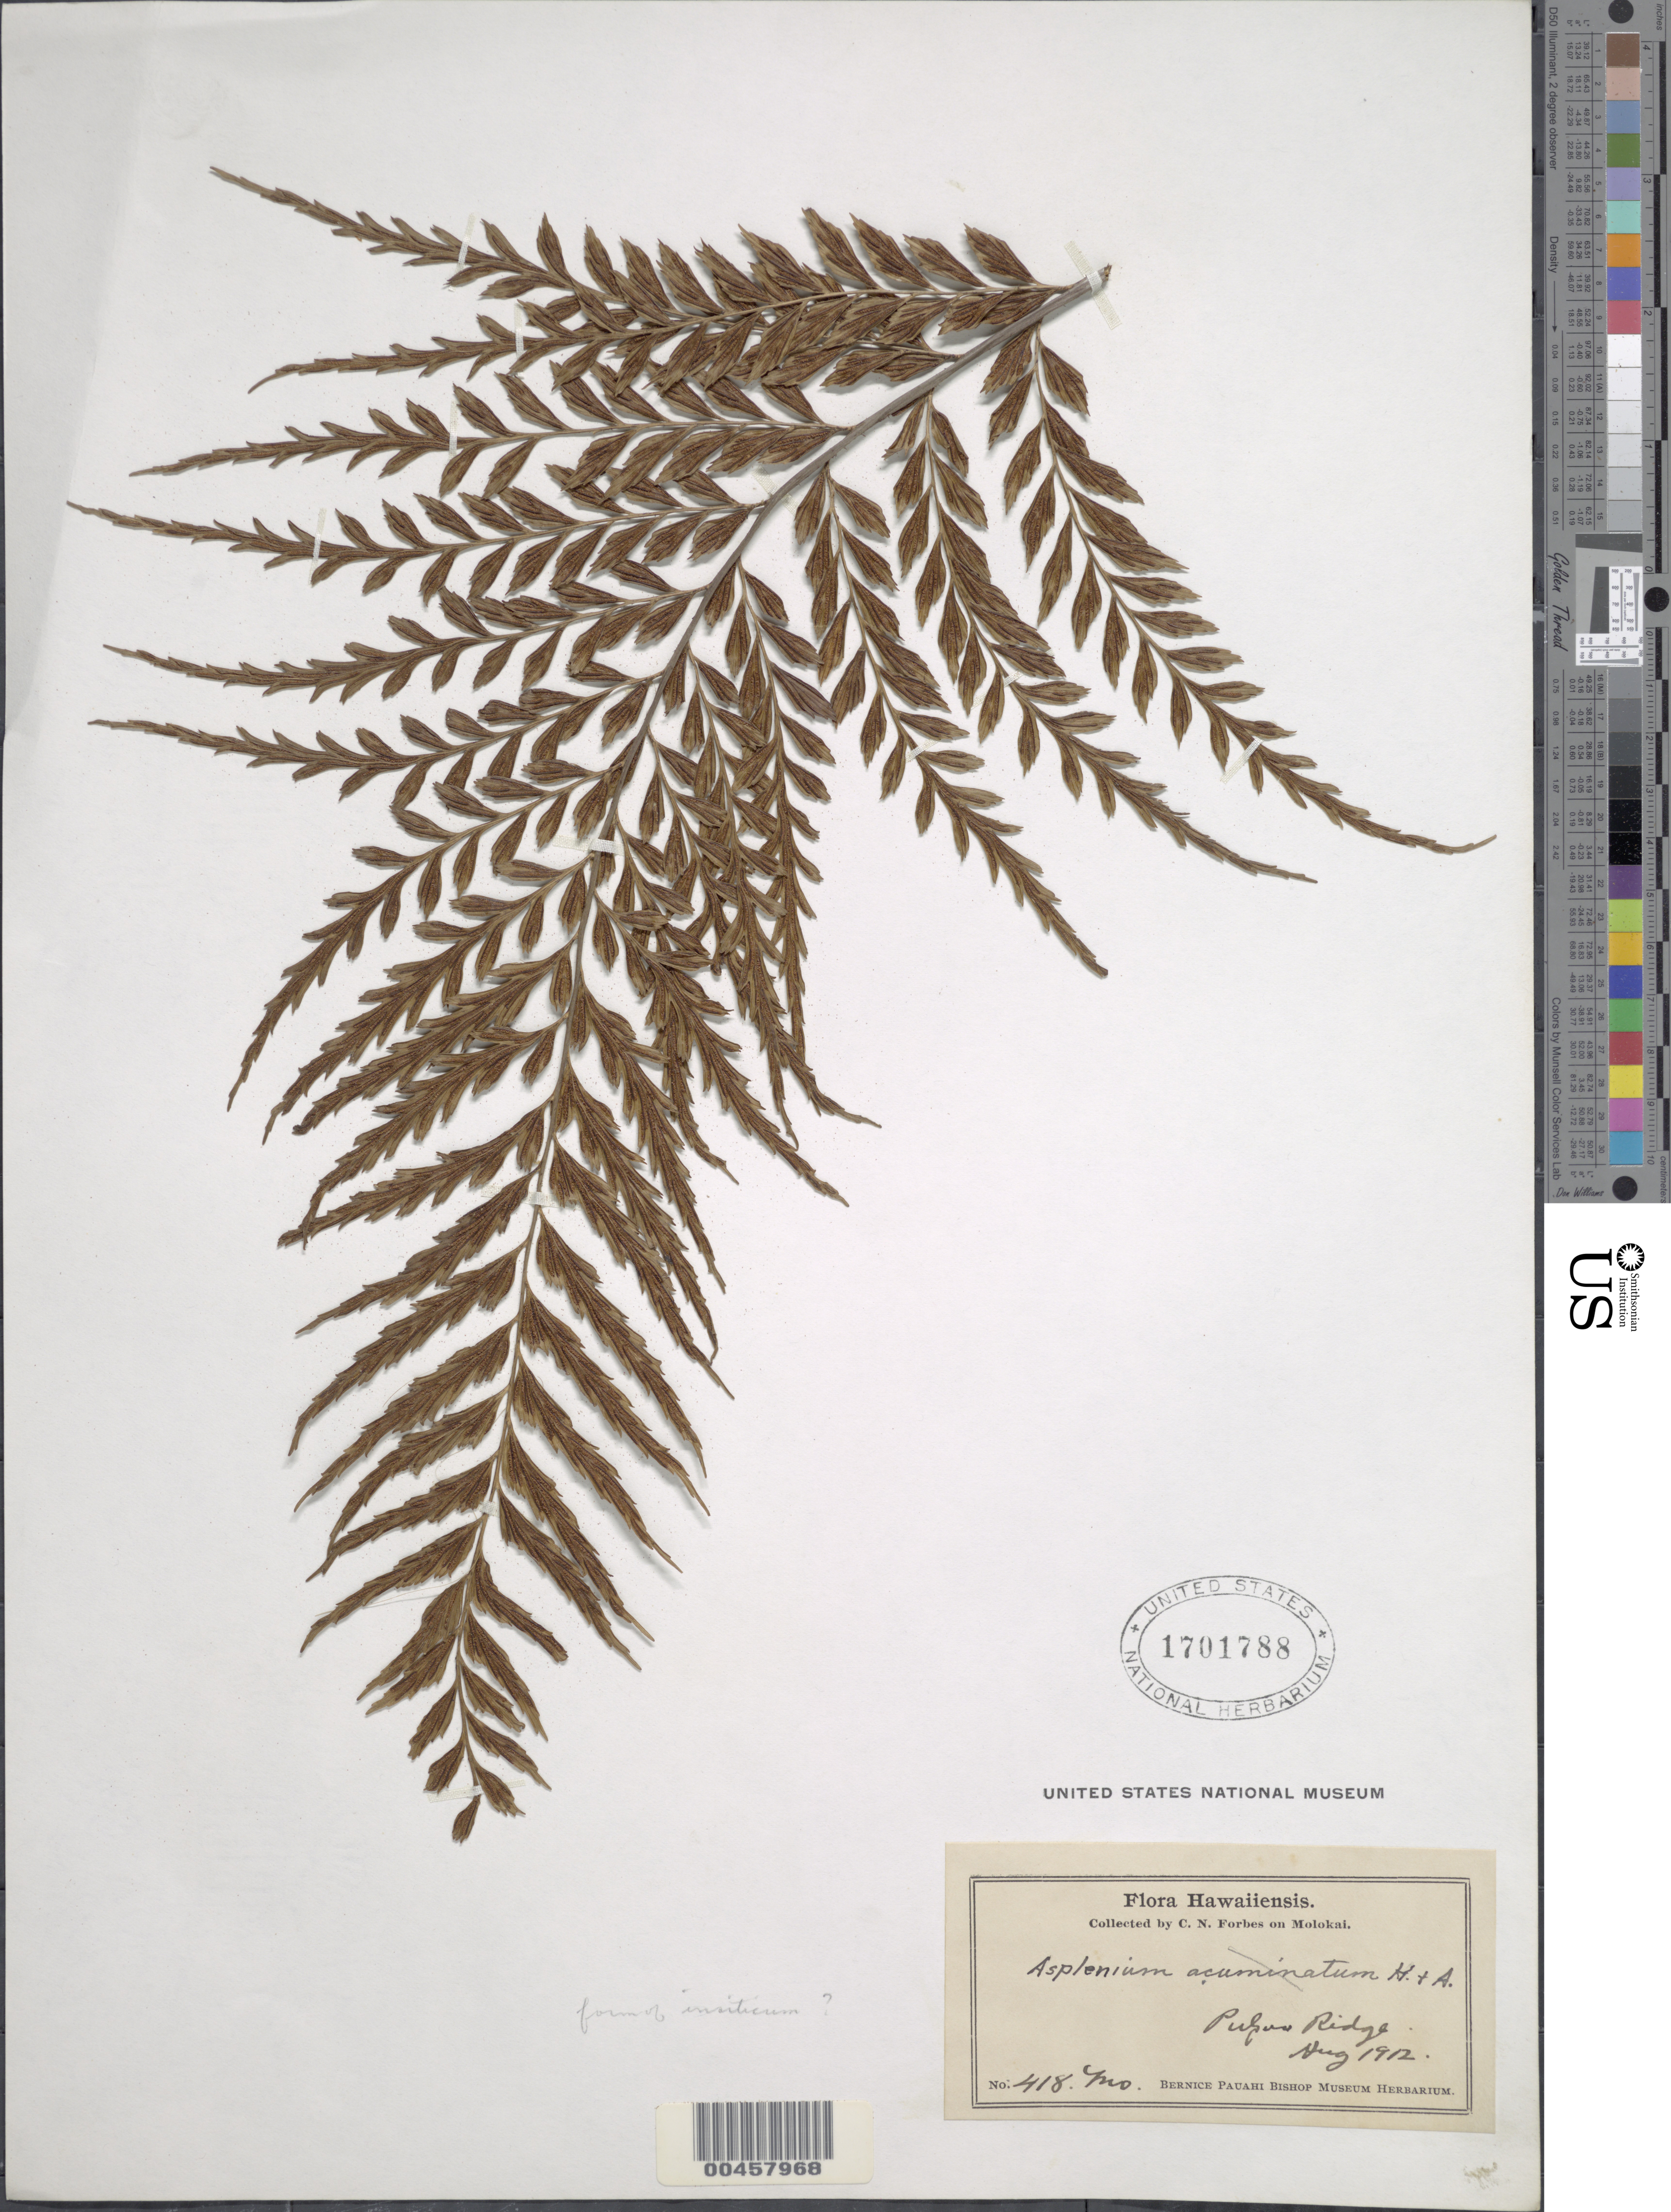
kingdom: Plantae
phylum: Tracheophyta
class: Polypodiopsida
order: Polypodiales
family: Aspleniaceae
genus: Asplenium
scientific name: Asplenium insiticium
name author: Brack. in Wilkes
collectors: C. N. Forbes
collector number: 418.Mo.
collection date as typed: Aug 1912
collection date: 1912-08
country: United States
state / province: Hawaii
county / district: Maui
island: Moloka'i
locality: Pukoo Ridge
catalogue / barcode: US 1701788